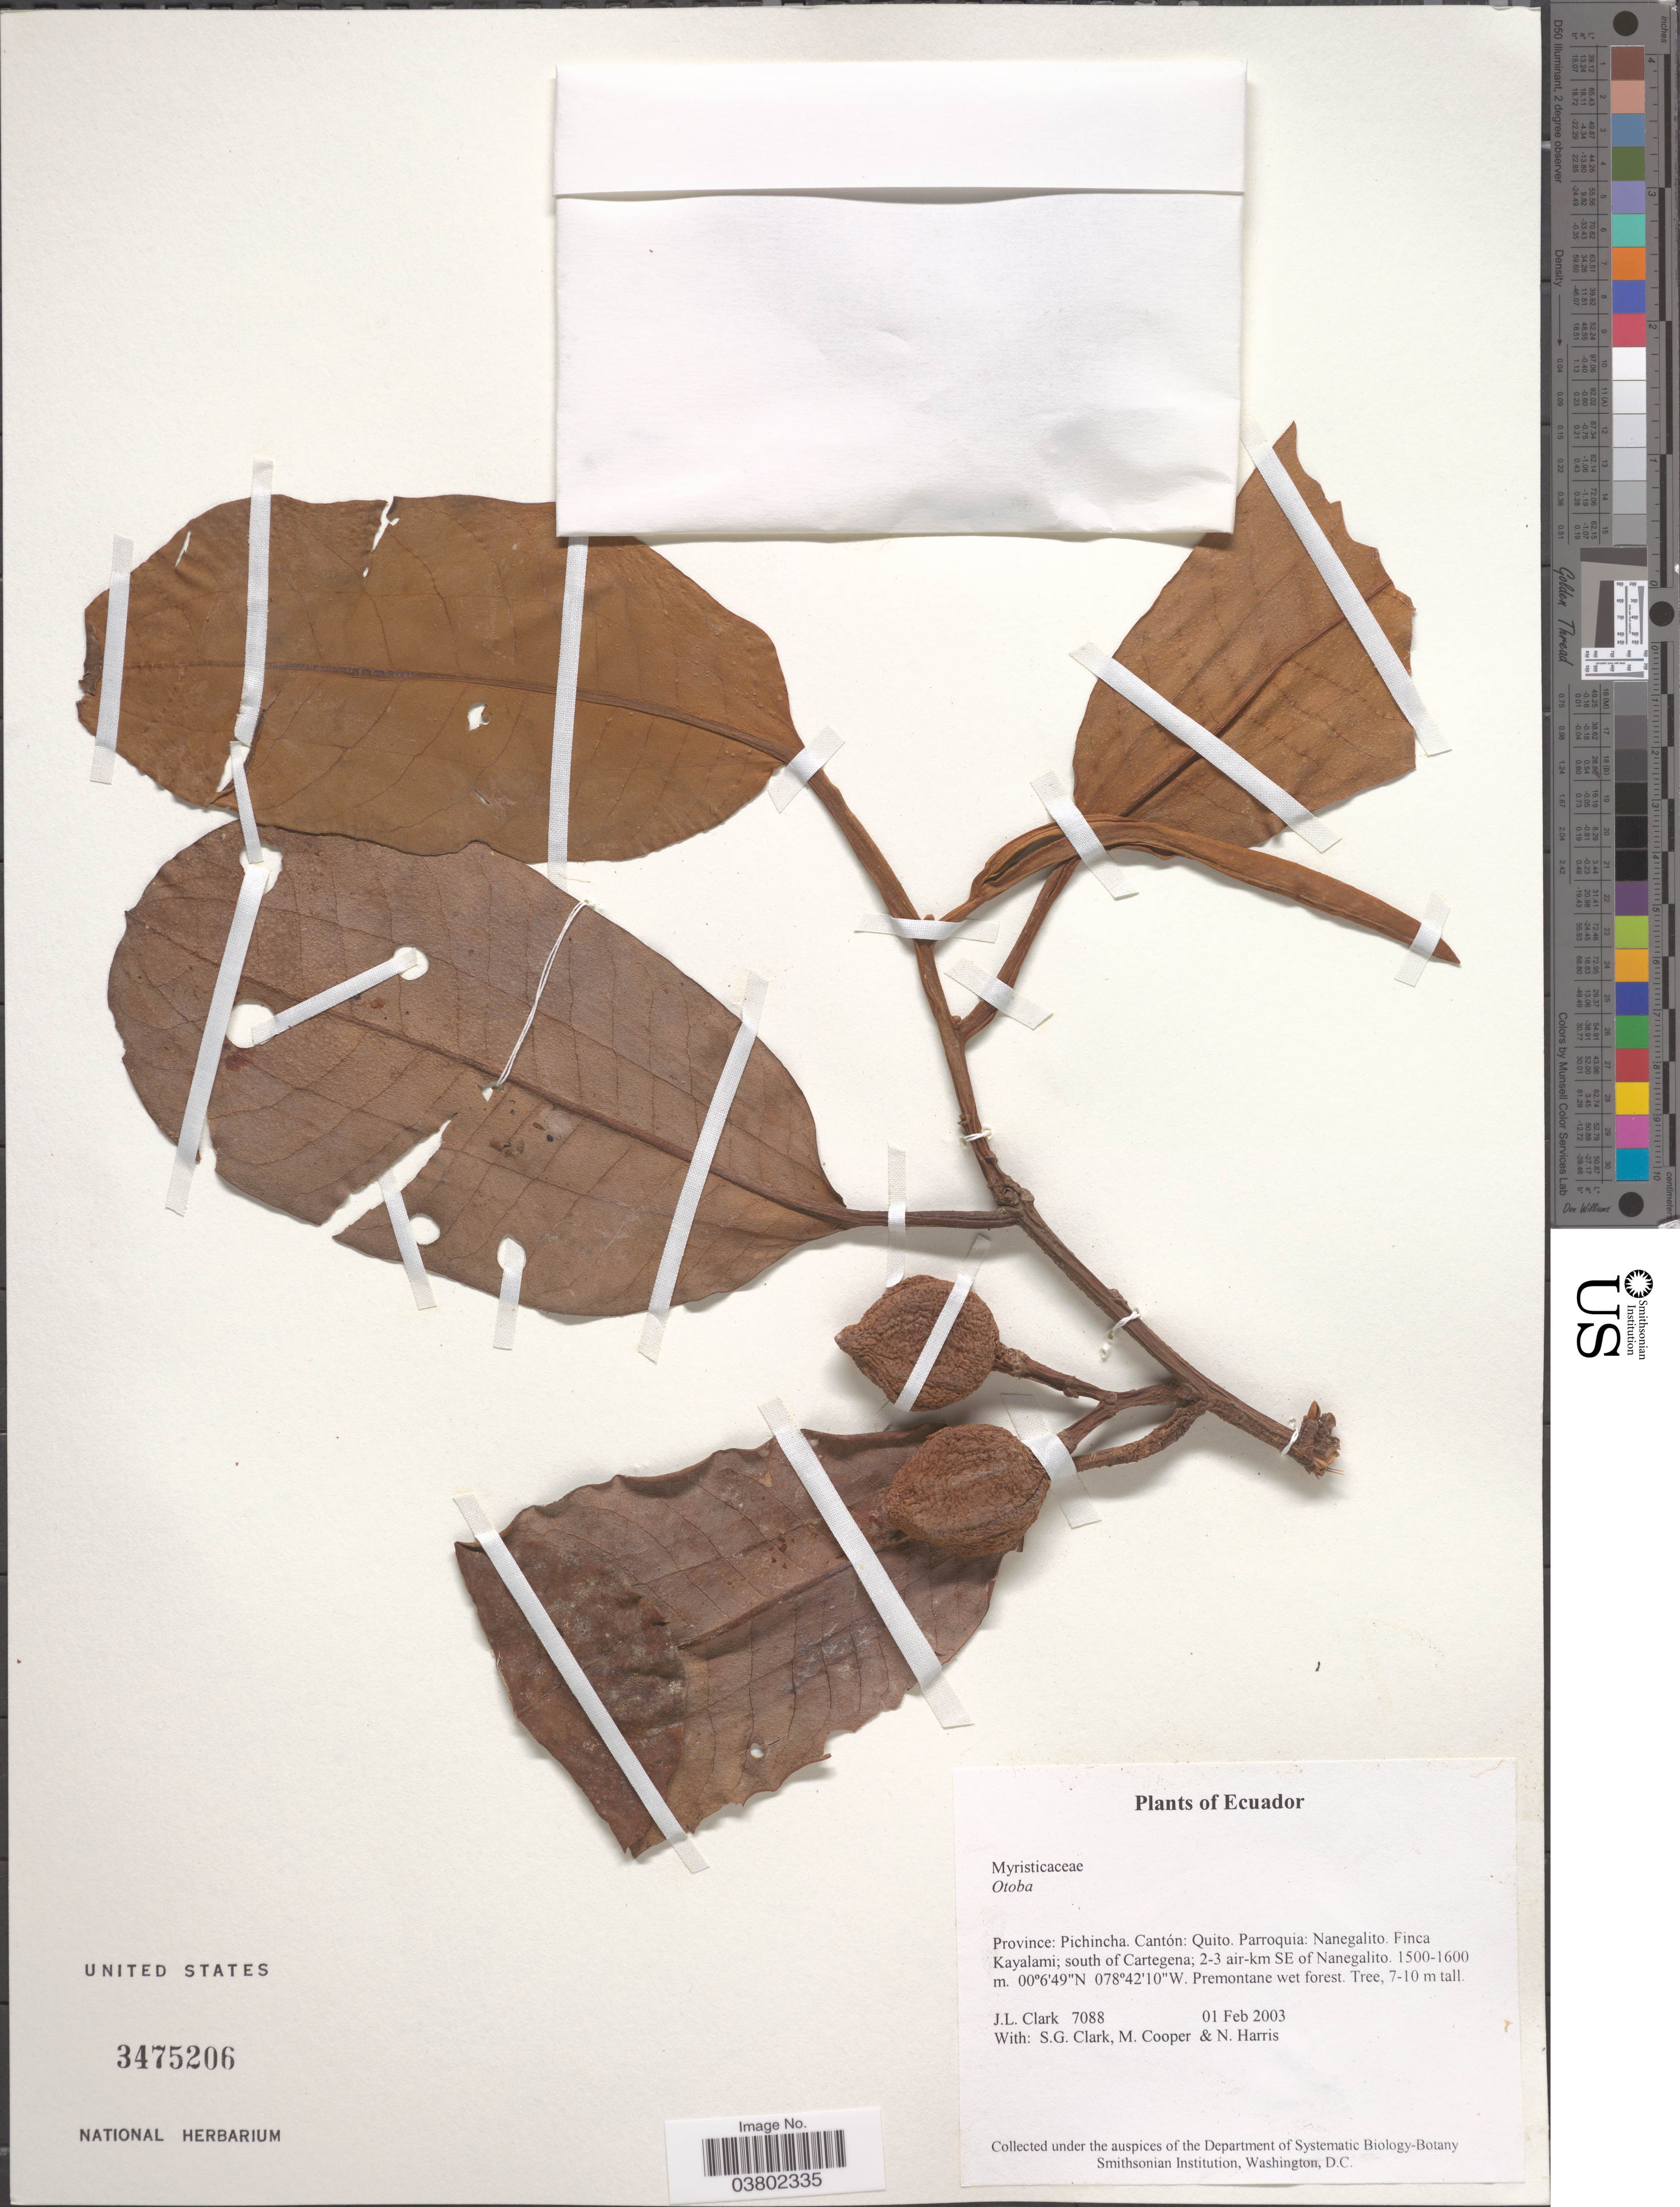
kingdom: Plantae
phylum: Tracheophyta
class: Magnoliopsida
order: Magnoliales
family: Myristicaceae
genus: Otoba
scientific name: Otoba sp.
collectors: J. L. Clark, S. G. Clark, M. Cooper & N. Harris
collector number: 7088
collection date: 2003-02-01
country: Ecuador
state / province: Pichincha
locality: Cantón: Quito. Parroquia: Nanegalito: Finca Kayalami; south of Cartegana; 2-3 air-km SE of Nanegalito.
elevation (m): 1500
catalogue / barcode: US 3475206